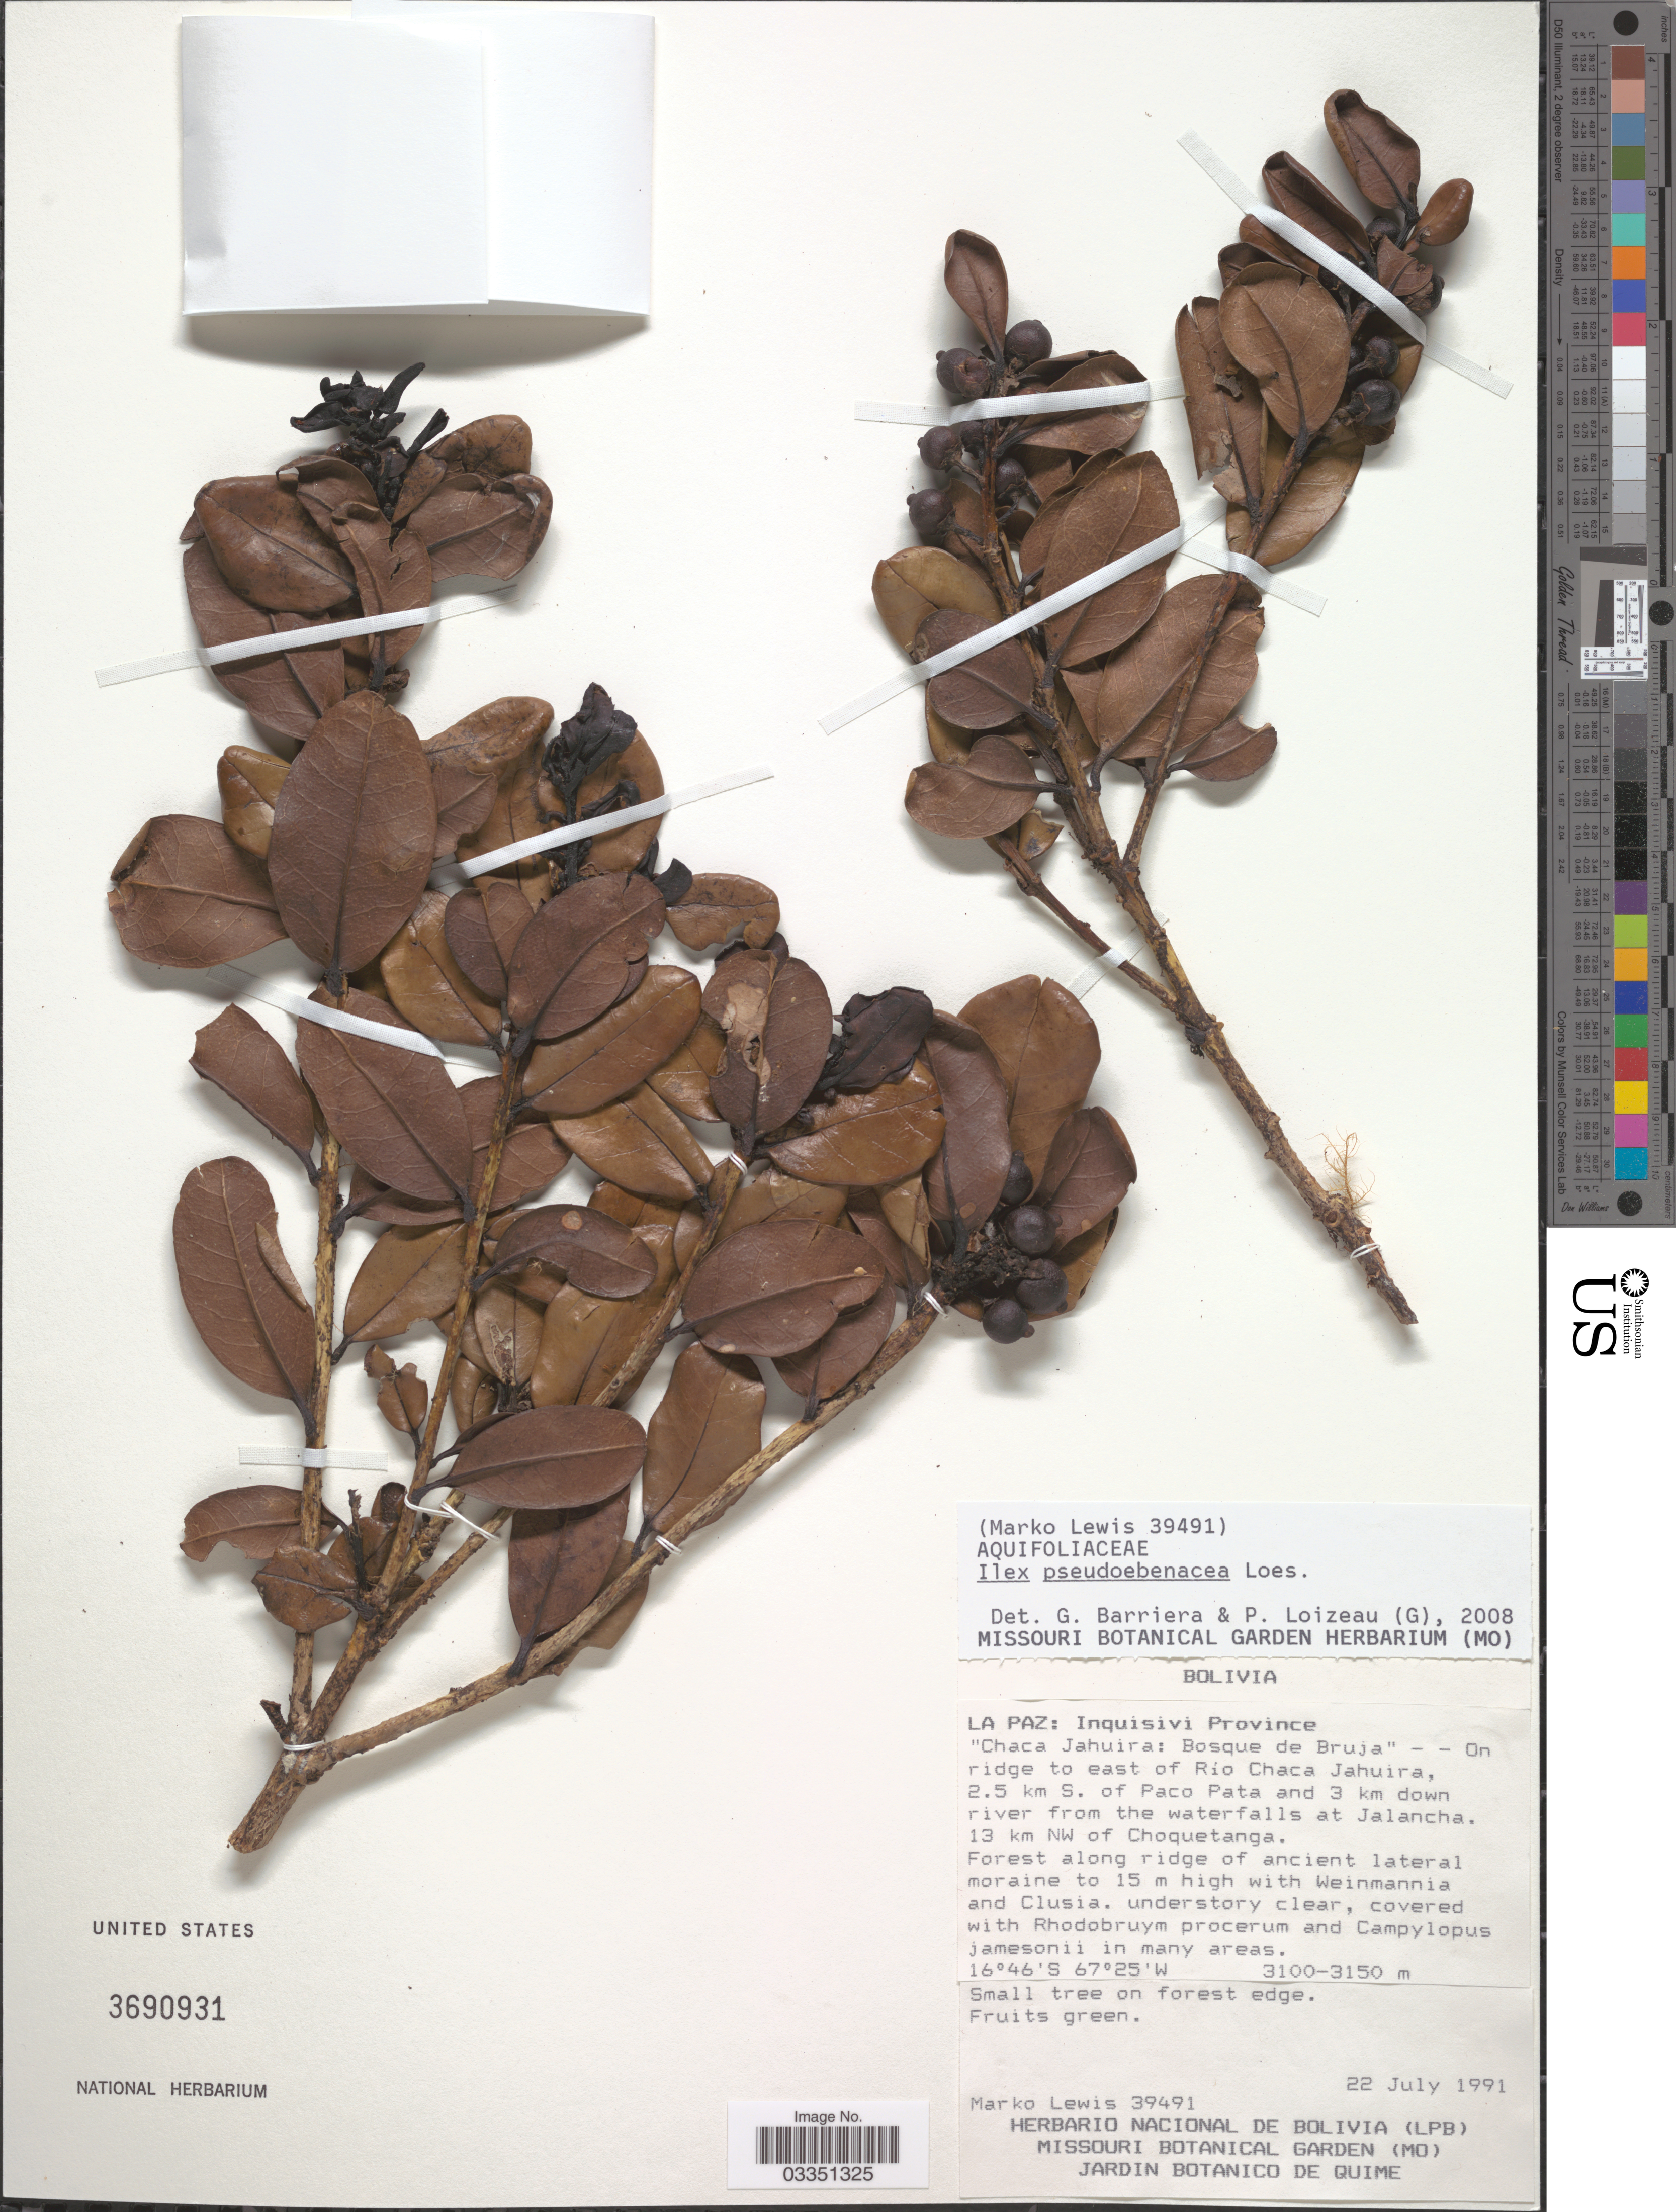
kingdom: Plantae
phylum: Tracheophyta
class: Magnoliopsida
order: Aquifoliales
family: Aquifoliaceae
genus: Ilex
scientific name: Ilex pseudoebenacea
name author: Loes.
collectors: M. Lewis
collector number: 39491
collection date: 1991-07-22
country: Bolivia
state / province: La Paz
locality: Inquisivi Province. "Chaca Jahuira: Bosque de Bruja" - - On ridge to east of Río Chaca Jahuira, 2.5 km S. of Paco Pata and 3 km down river from the waterfalls at Jalancha. 13 km NW of Choquetanga.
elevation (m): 3100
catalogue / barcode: US 3690931